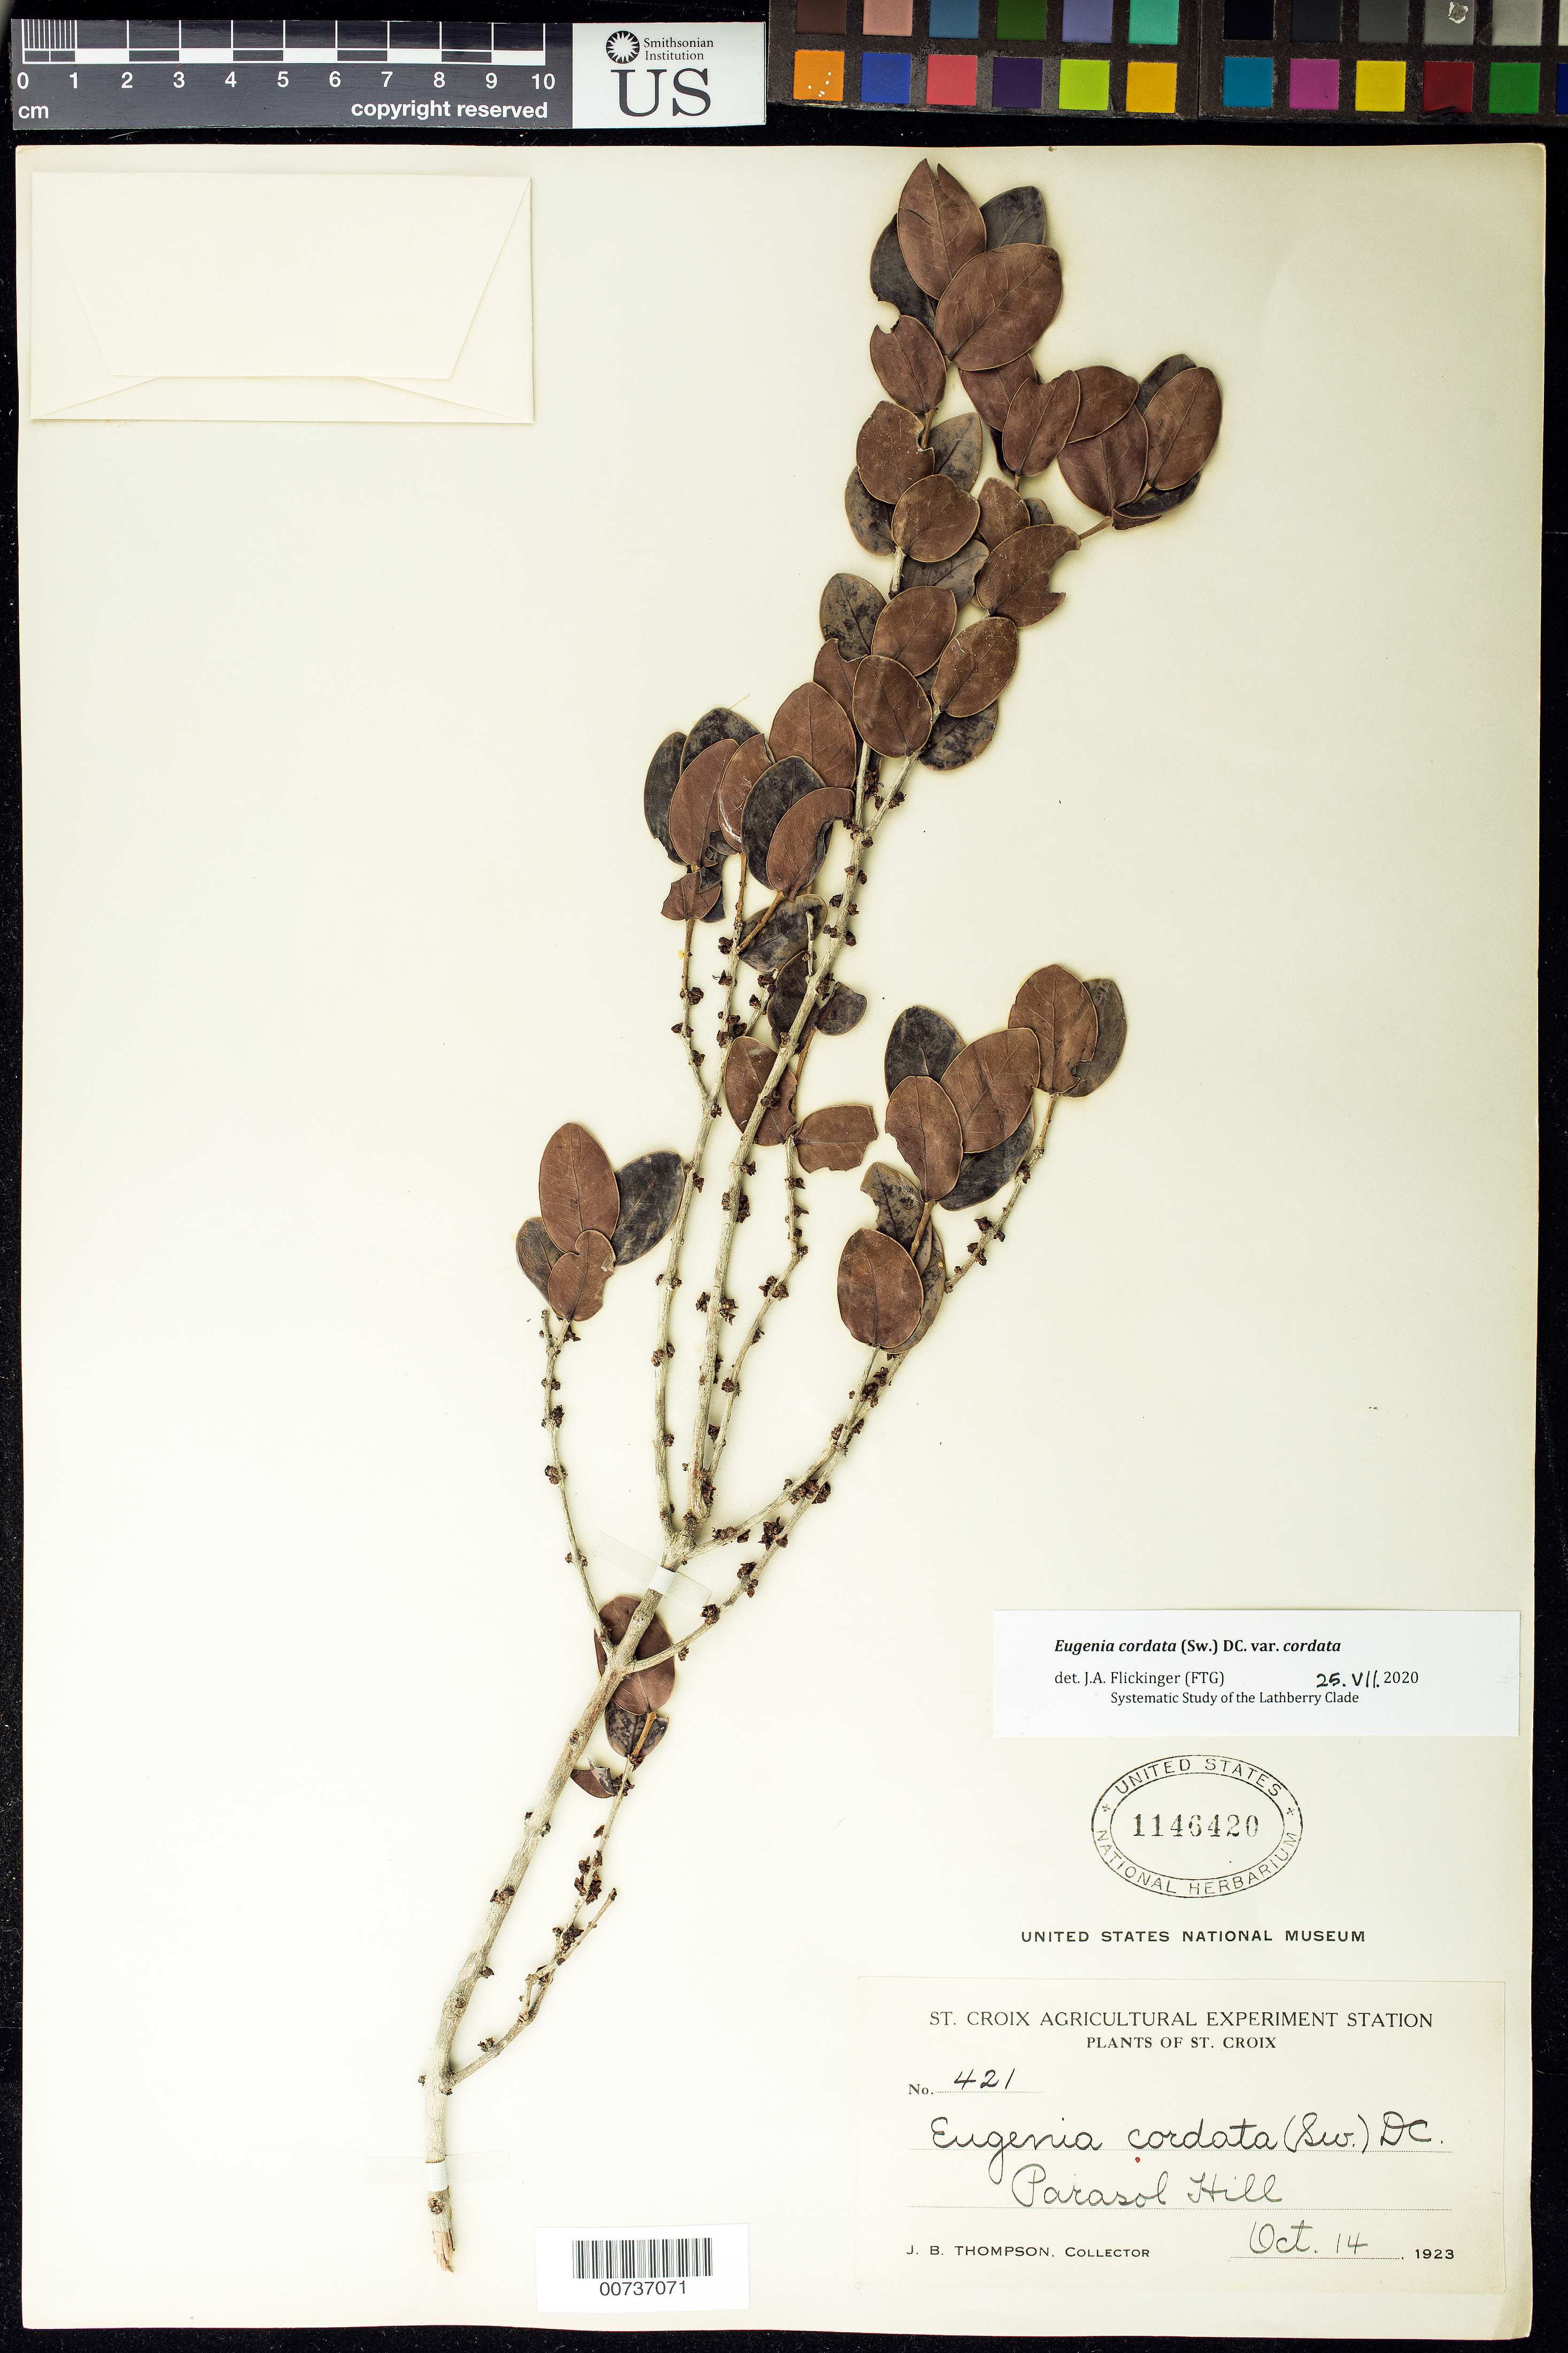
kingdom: Plantae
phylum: Tracheophyta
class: Magnoliopsida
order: Myrtales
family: Myrtaceae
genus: Eugenia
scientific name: Eugenia cordata var. cordata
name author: (Sw.) DC.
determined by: Flickinger, Jonathan A.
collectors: J. B. Thompson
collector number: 421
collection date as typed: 14 Oct 1923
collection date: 1923-10-14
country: U.S. Virgin Islands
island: St. Croix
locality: Parasol hill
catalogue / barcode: US 1146420